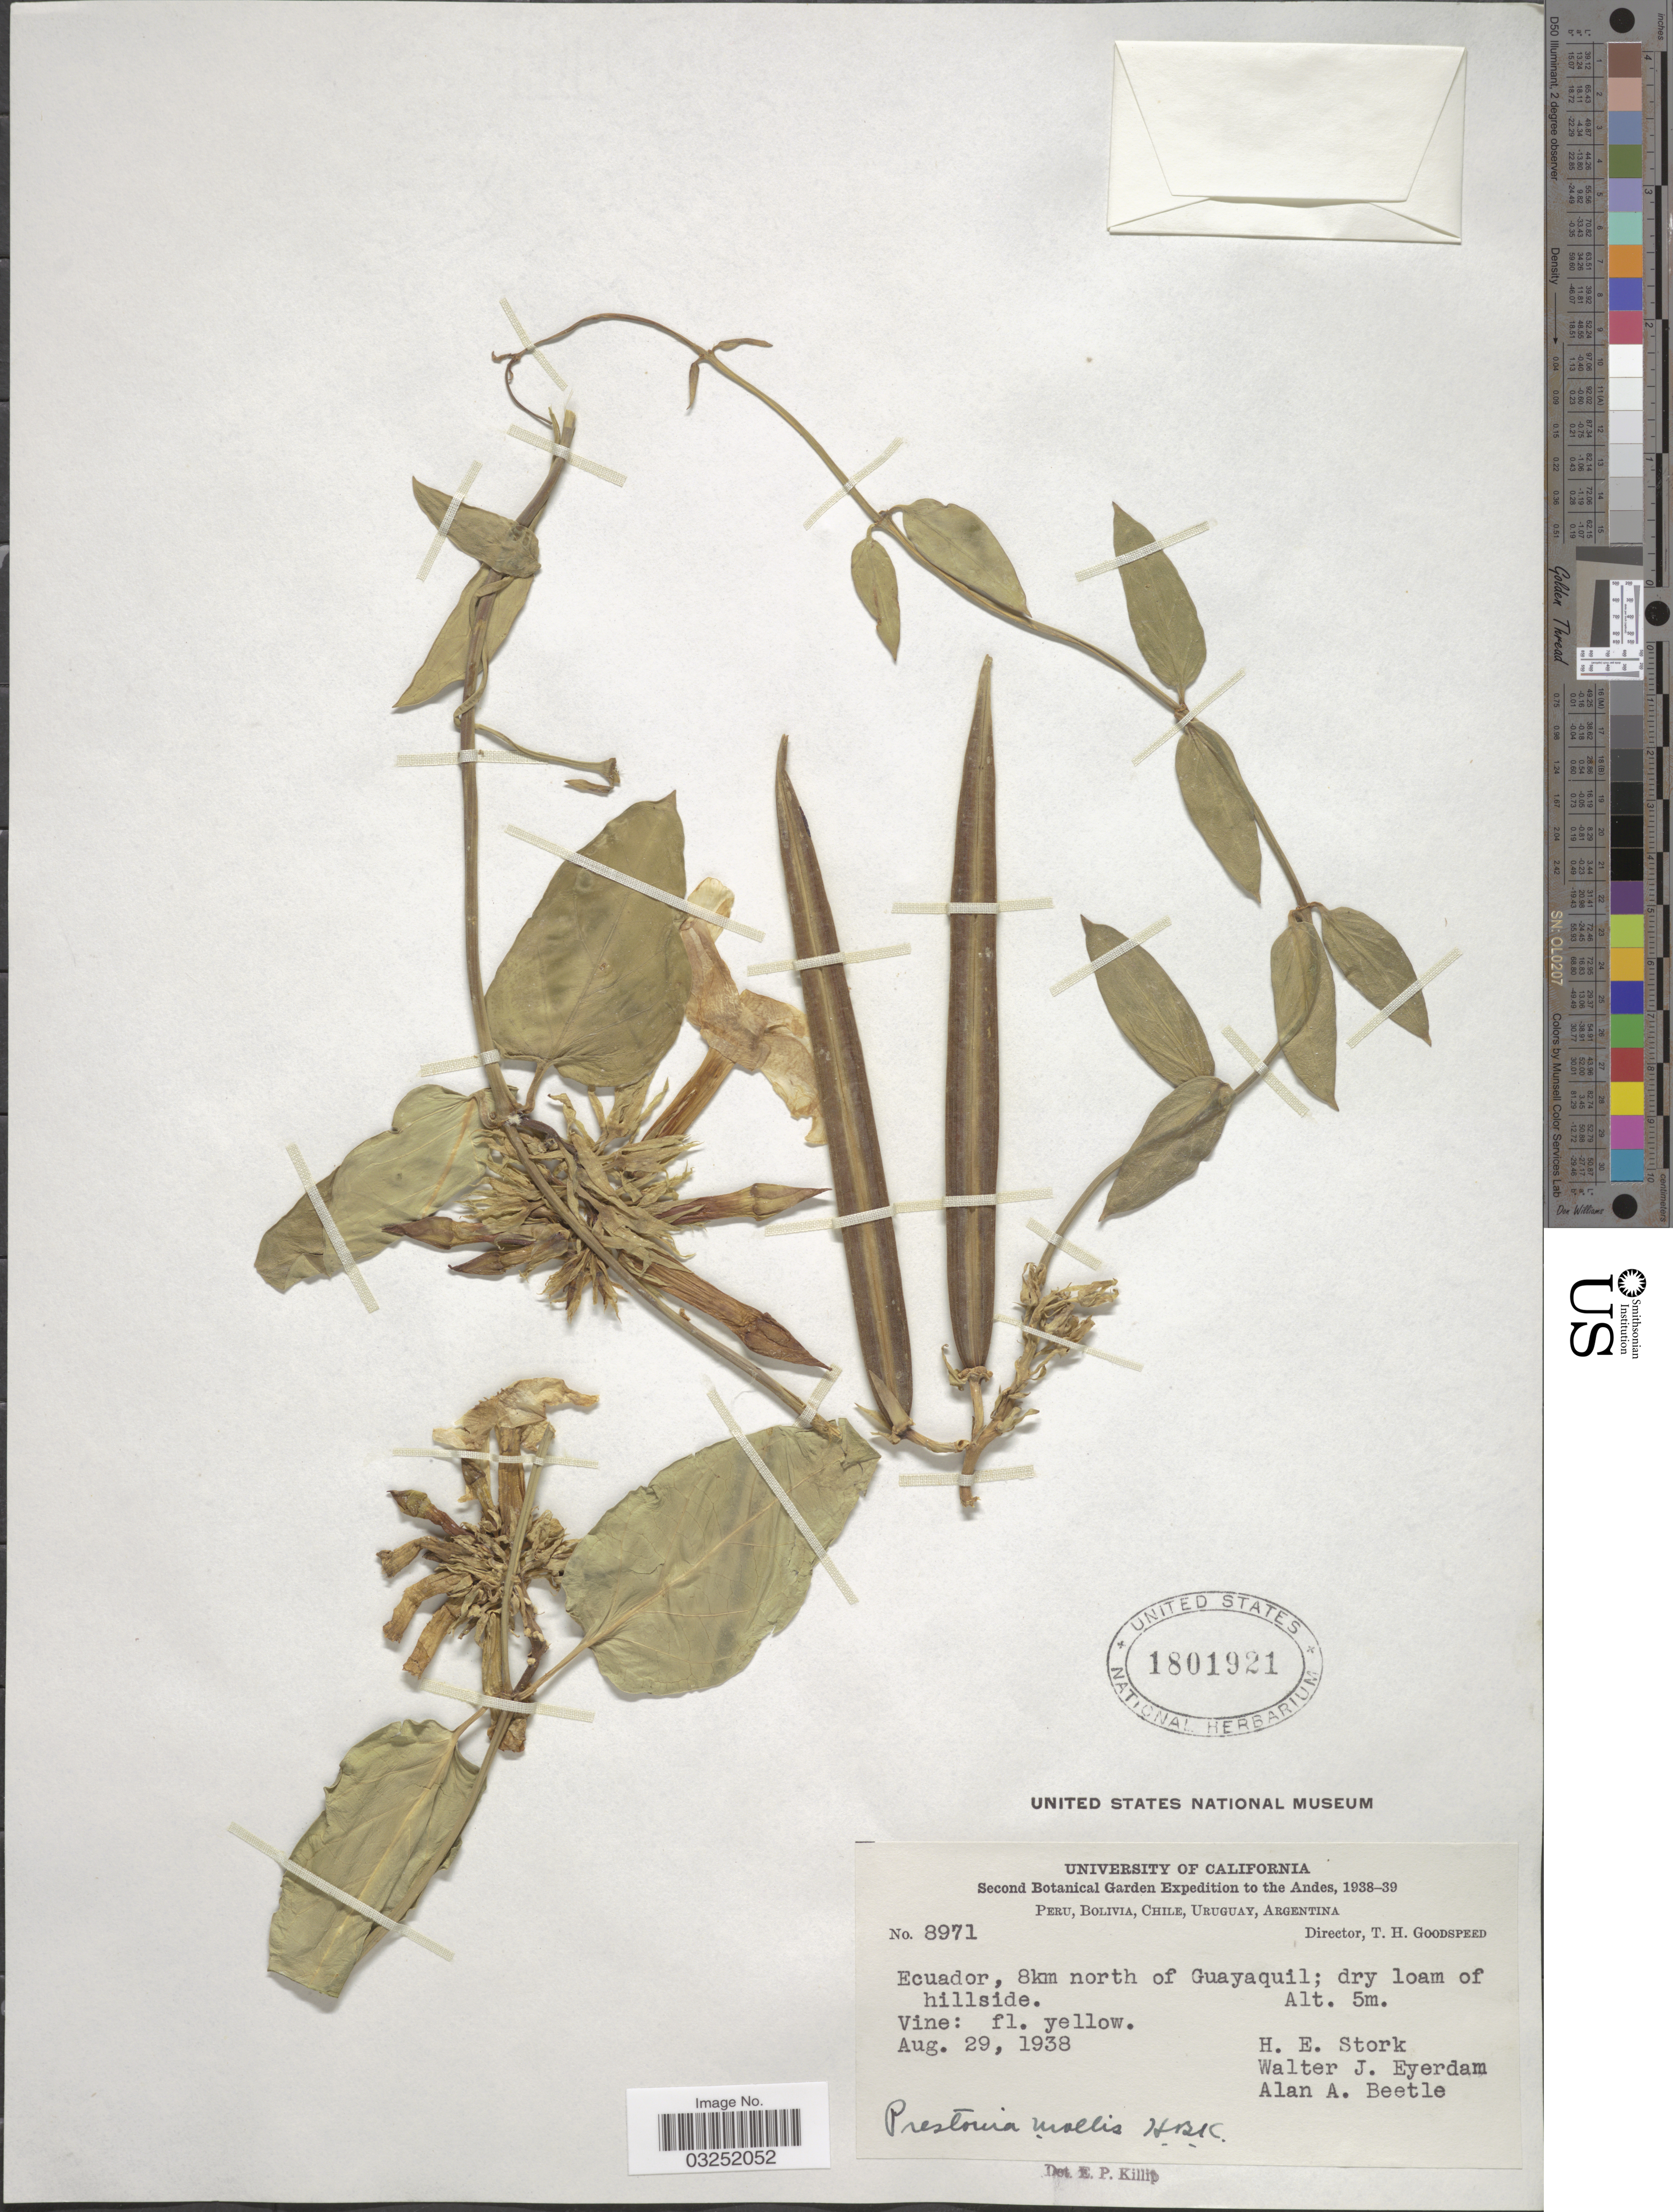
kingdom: Plantae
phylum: Tracheophyta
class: Magnoliopsida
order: Gentianales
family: Apocynaceae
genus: Prestonia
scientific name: Prestonia mollis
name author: Kunth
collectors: H. E. Stork, W. J. Eyerdam & A. A. Beetle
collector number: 8971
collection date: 1938-08-29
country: Ecuador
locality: The Andes, Ecuador, 8km north of Guayaquil; dry loam of hillside.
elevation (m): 5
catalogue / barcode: US 1801921